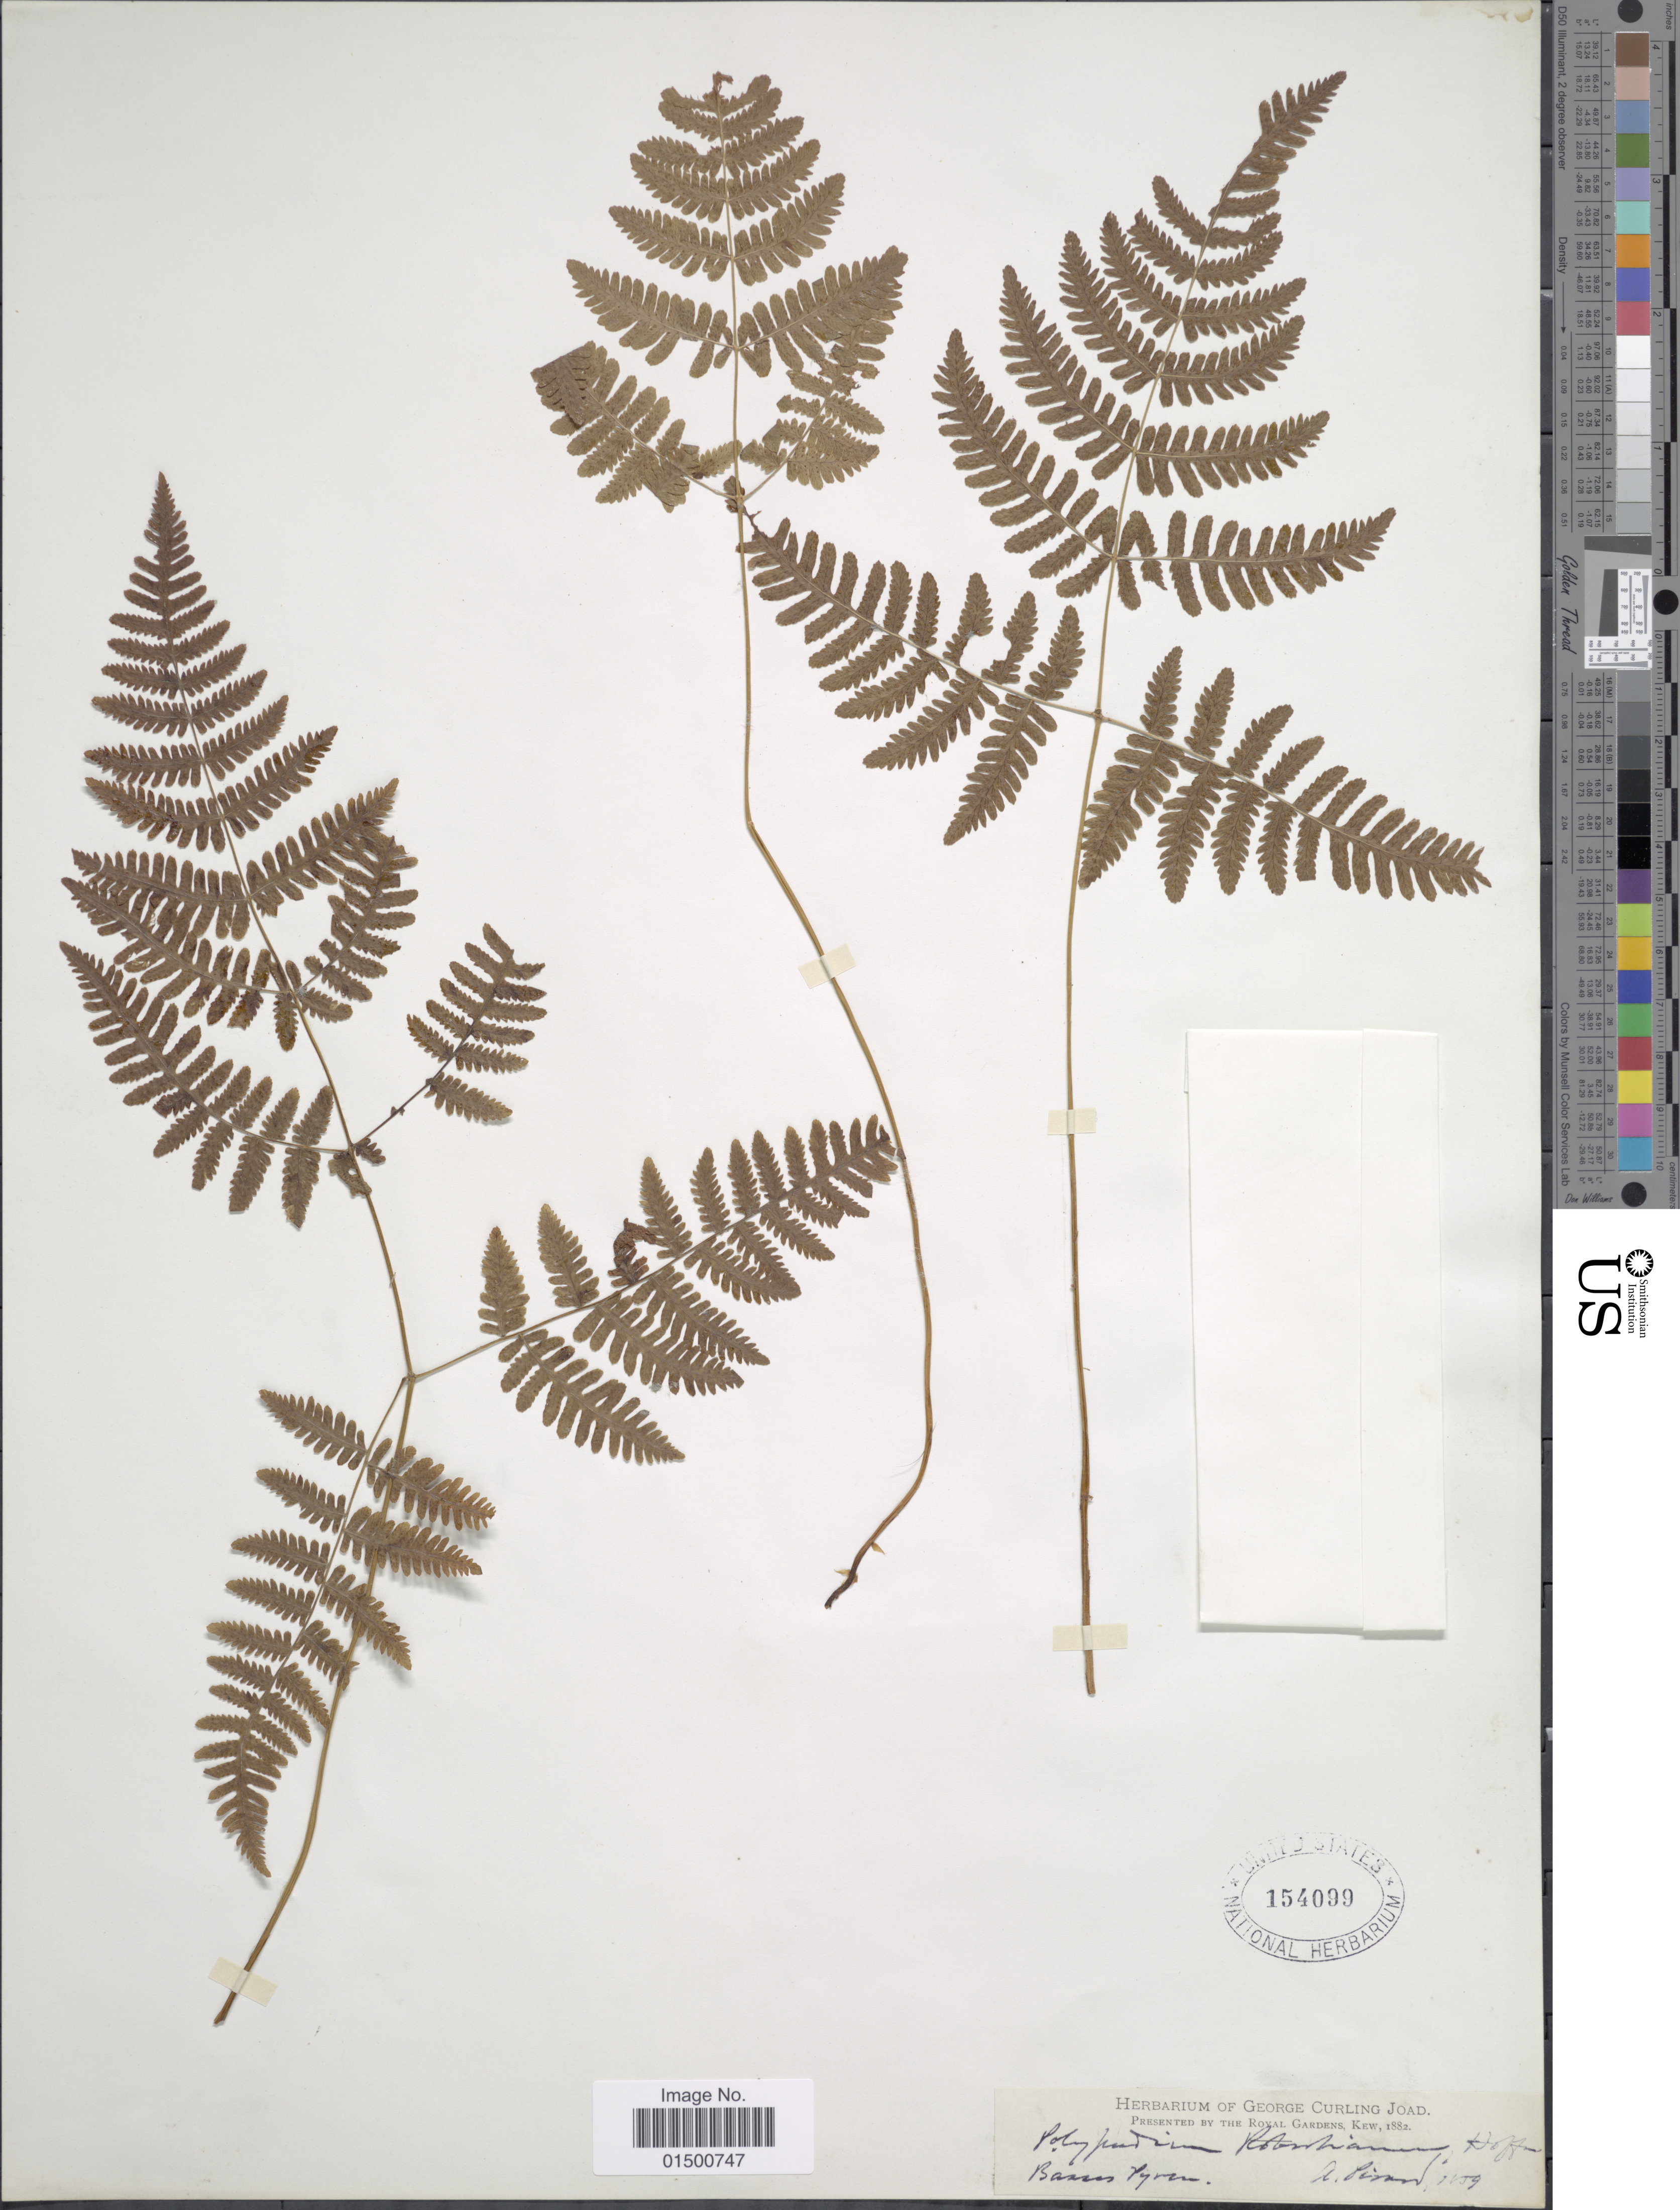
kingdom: Plantae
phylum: Tracheophyta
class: Polypodiopsida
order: Polypodiales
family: Cystopteridaceae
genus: Gymnocarpium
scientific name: Gymnocarpium robertianum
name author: (Hoffm.) Newman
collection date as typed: Transcribed d/m/y: 1/5/59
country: France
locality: Bains Pyren.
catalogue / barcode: US 154099